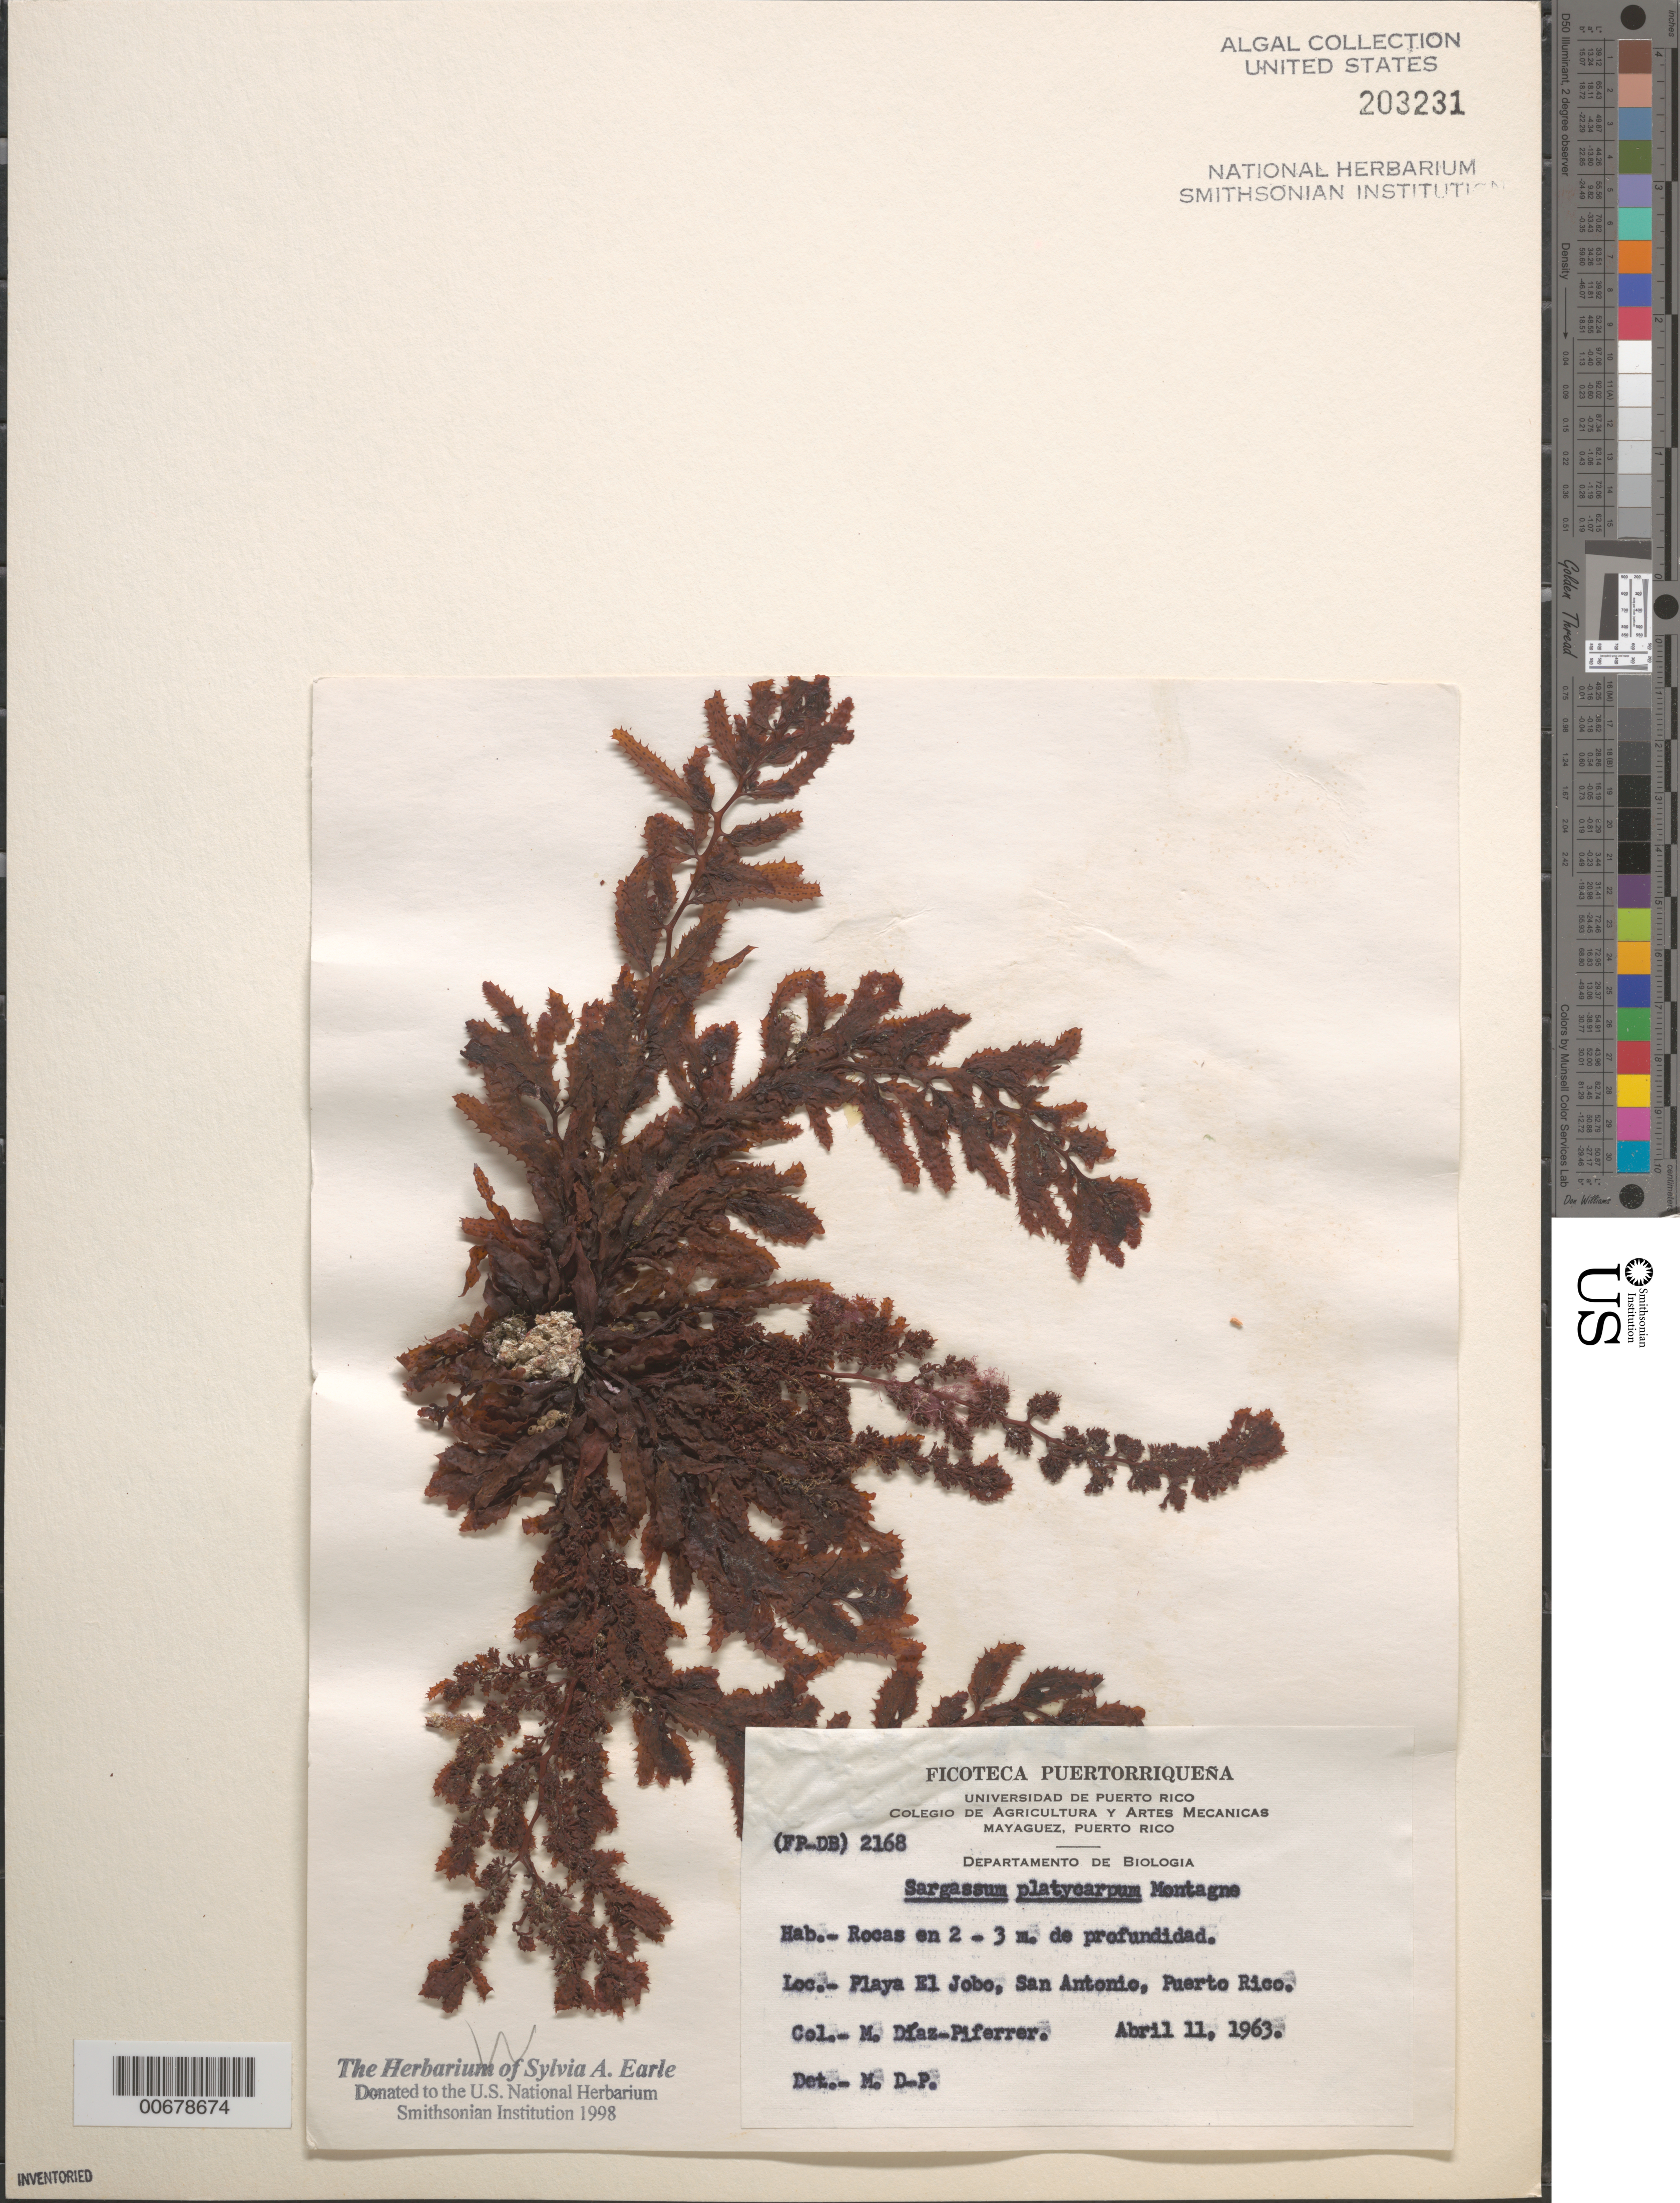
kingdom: Chromista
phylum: Ochrophyta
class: Phaeophyceae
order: Fucales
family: Sargassaceae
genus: Sargassum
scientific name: Sargassum platycarpum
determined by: Diaz-Piferrer, M.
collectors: M. Diaz-Piferrer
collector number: (FP-DB) 2168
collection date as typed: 11 Apr 1963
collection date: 1963-04-11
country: Puerto Rico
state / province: Isabela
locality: Playa El Jobo, San Antonio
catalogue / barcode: US 203231